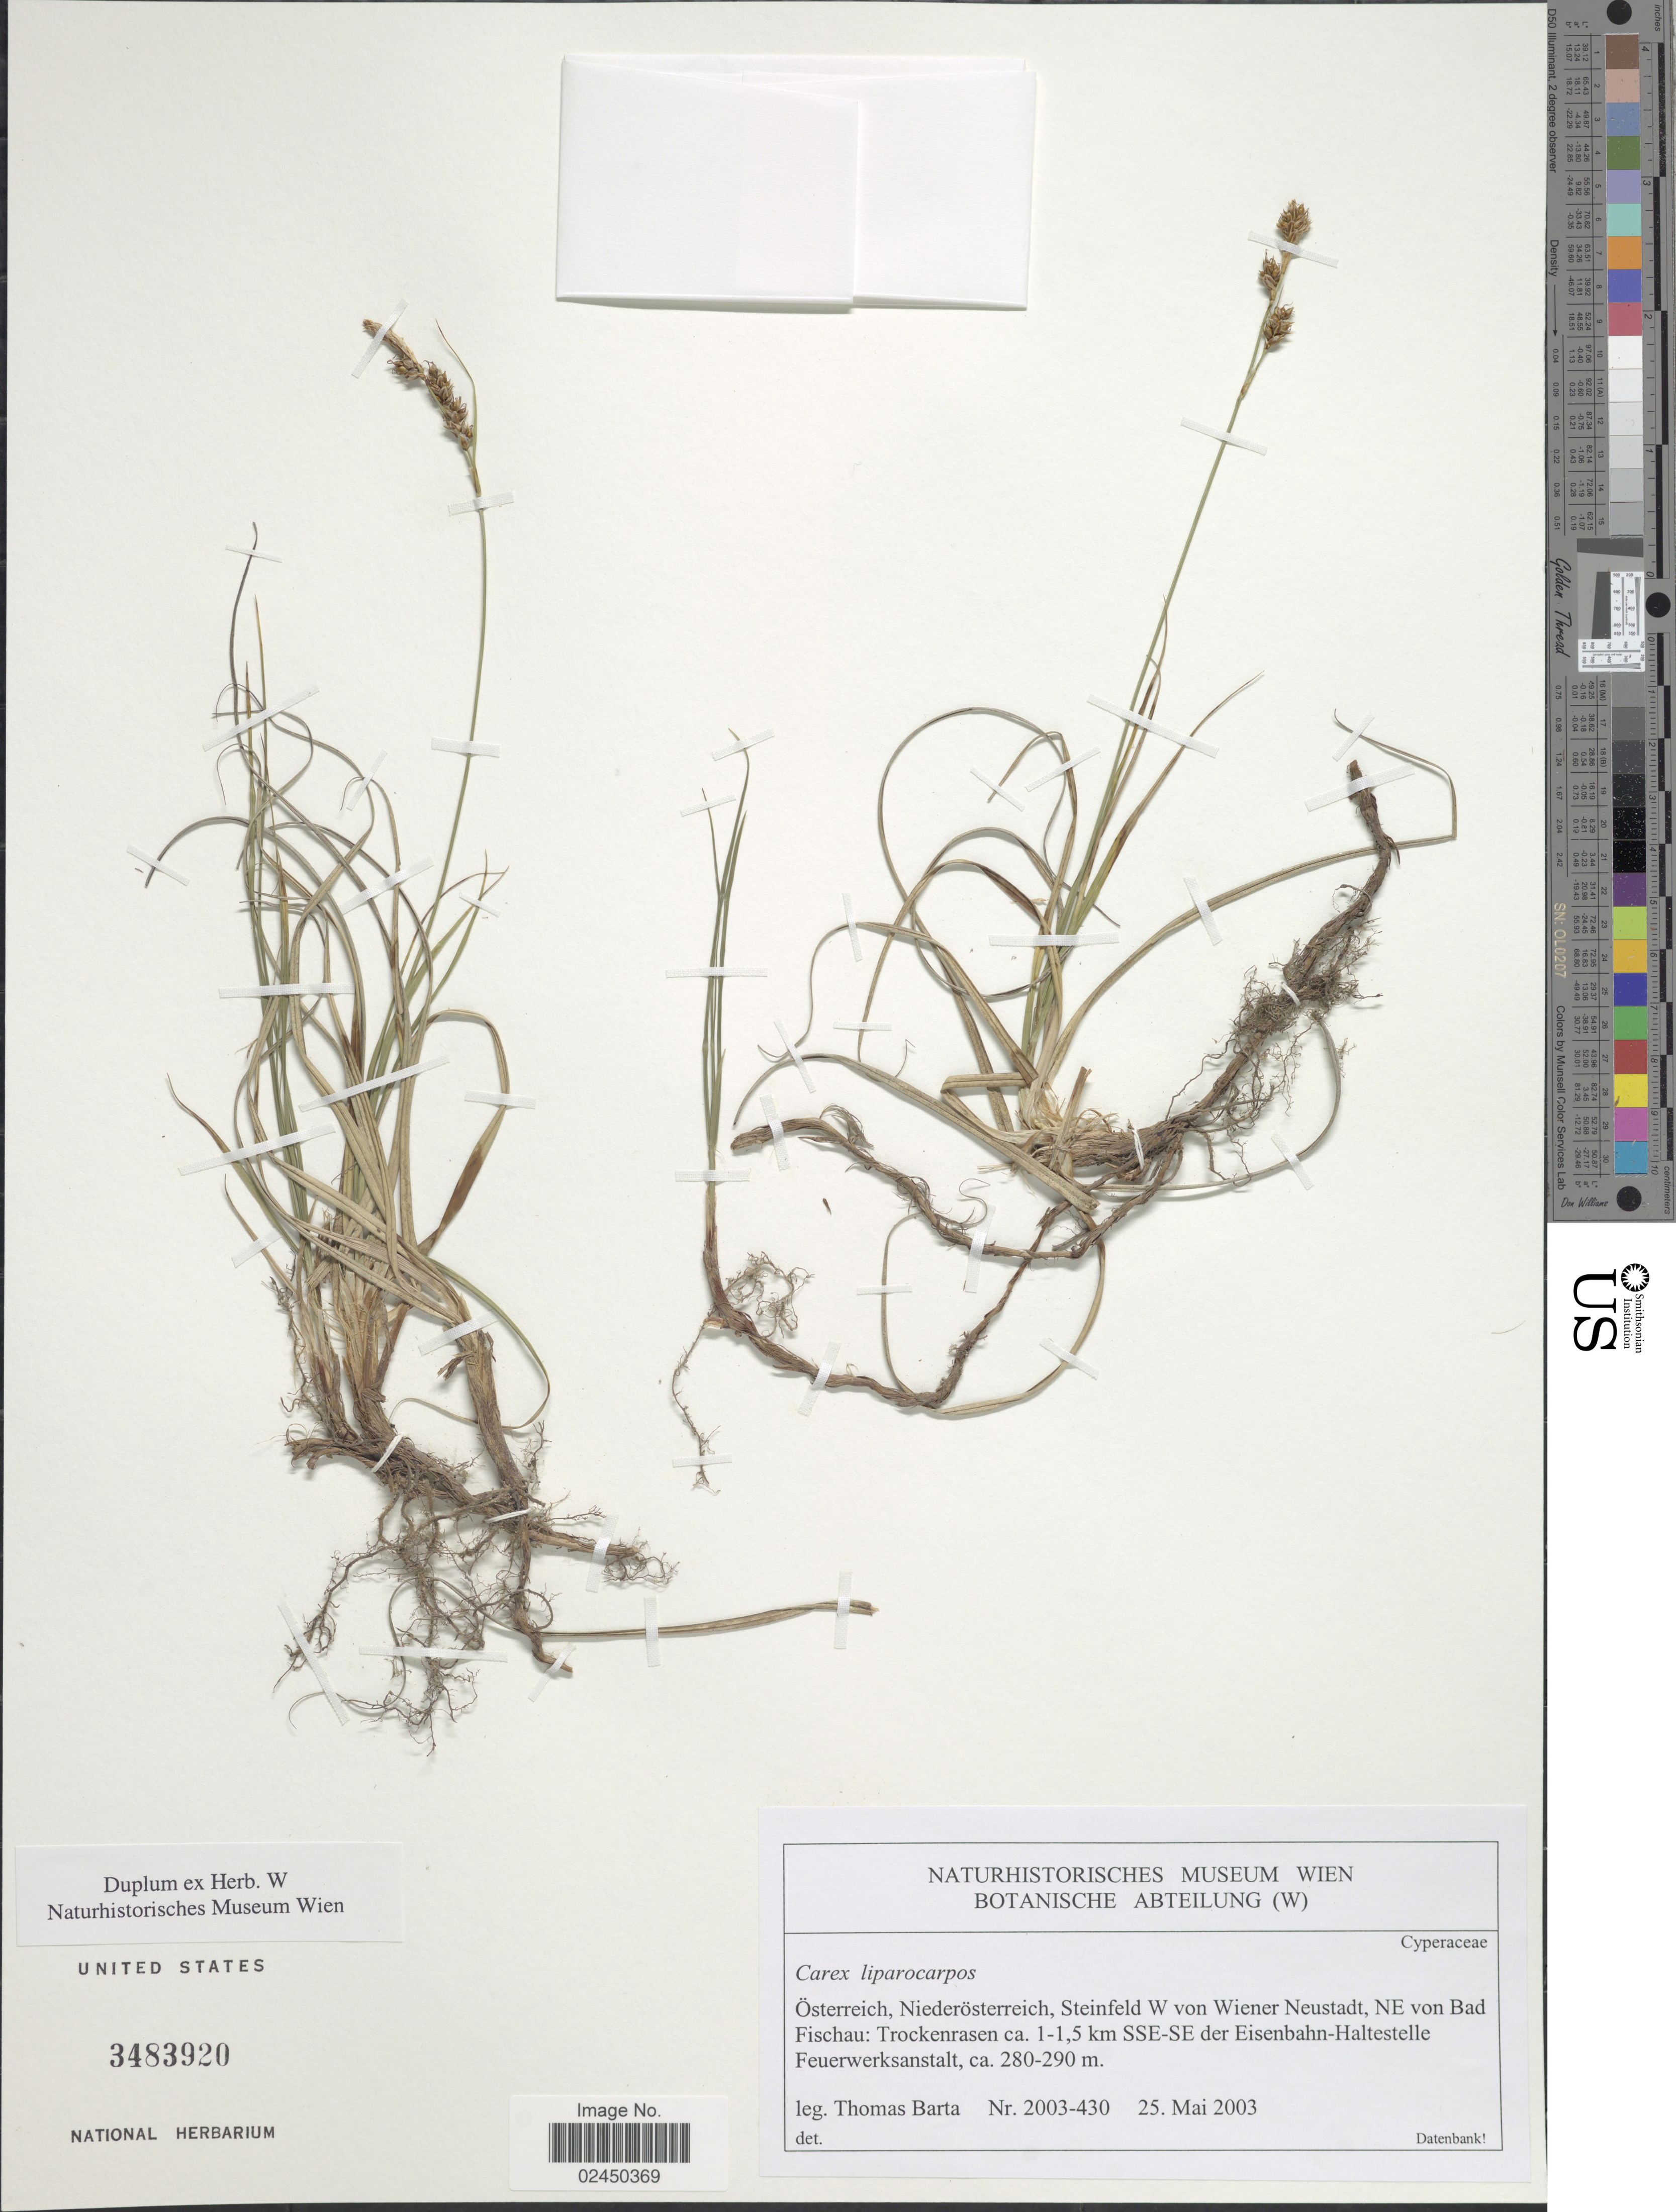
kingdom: Plantae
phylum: Tracheophyta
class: Liliopsida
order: Poales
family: Cyperaceae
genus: Carex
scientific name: Carex liparocarpos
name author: Gaudin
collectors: T. Barta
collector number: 2003-430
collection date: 2003-05-25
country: Austria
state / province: Niederosterreich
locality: Osterreich, Niederosterreich, Steinfeld W von Wiener Neustadt, NE von Bad Fischau, Trockenrasen 191.5 km SSE-SE der Eisenbahn-Haltestelle Feuerwerksanstalt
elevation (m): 280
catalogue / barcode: US 3483920